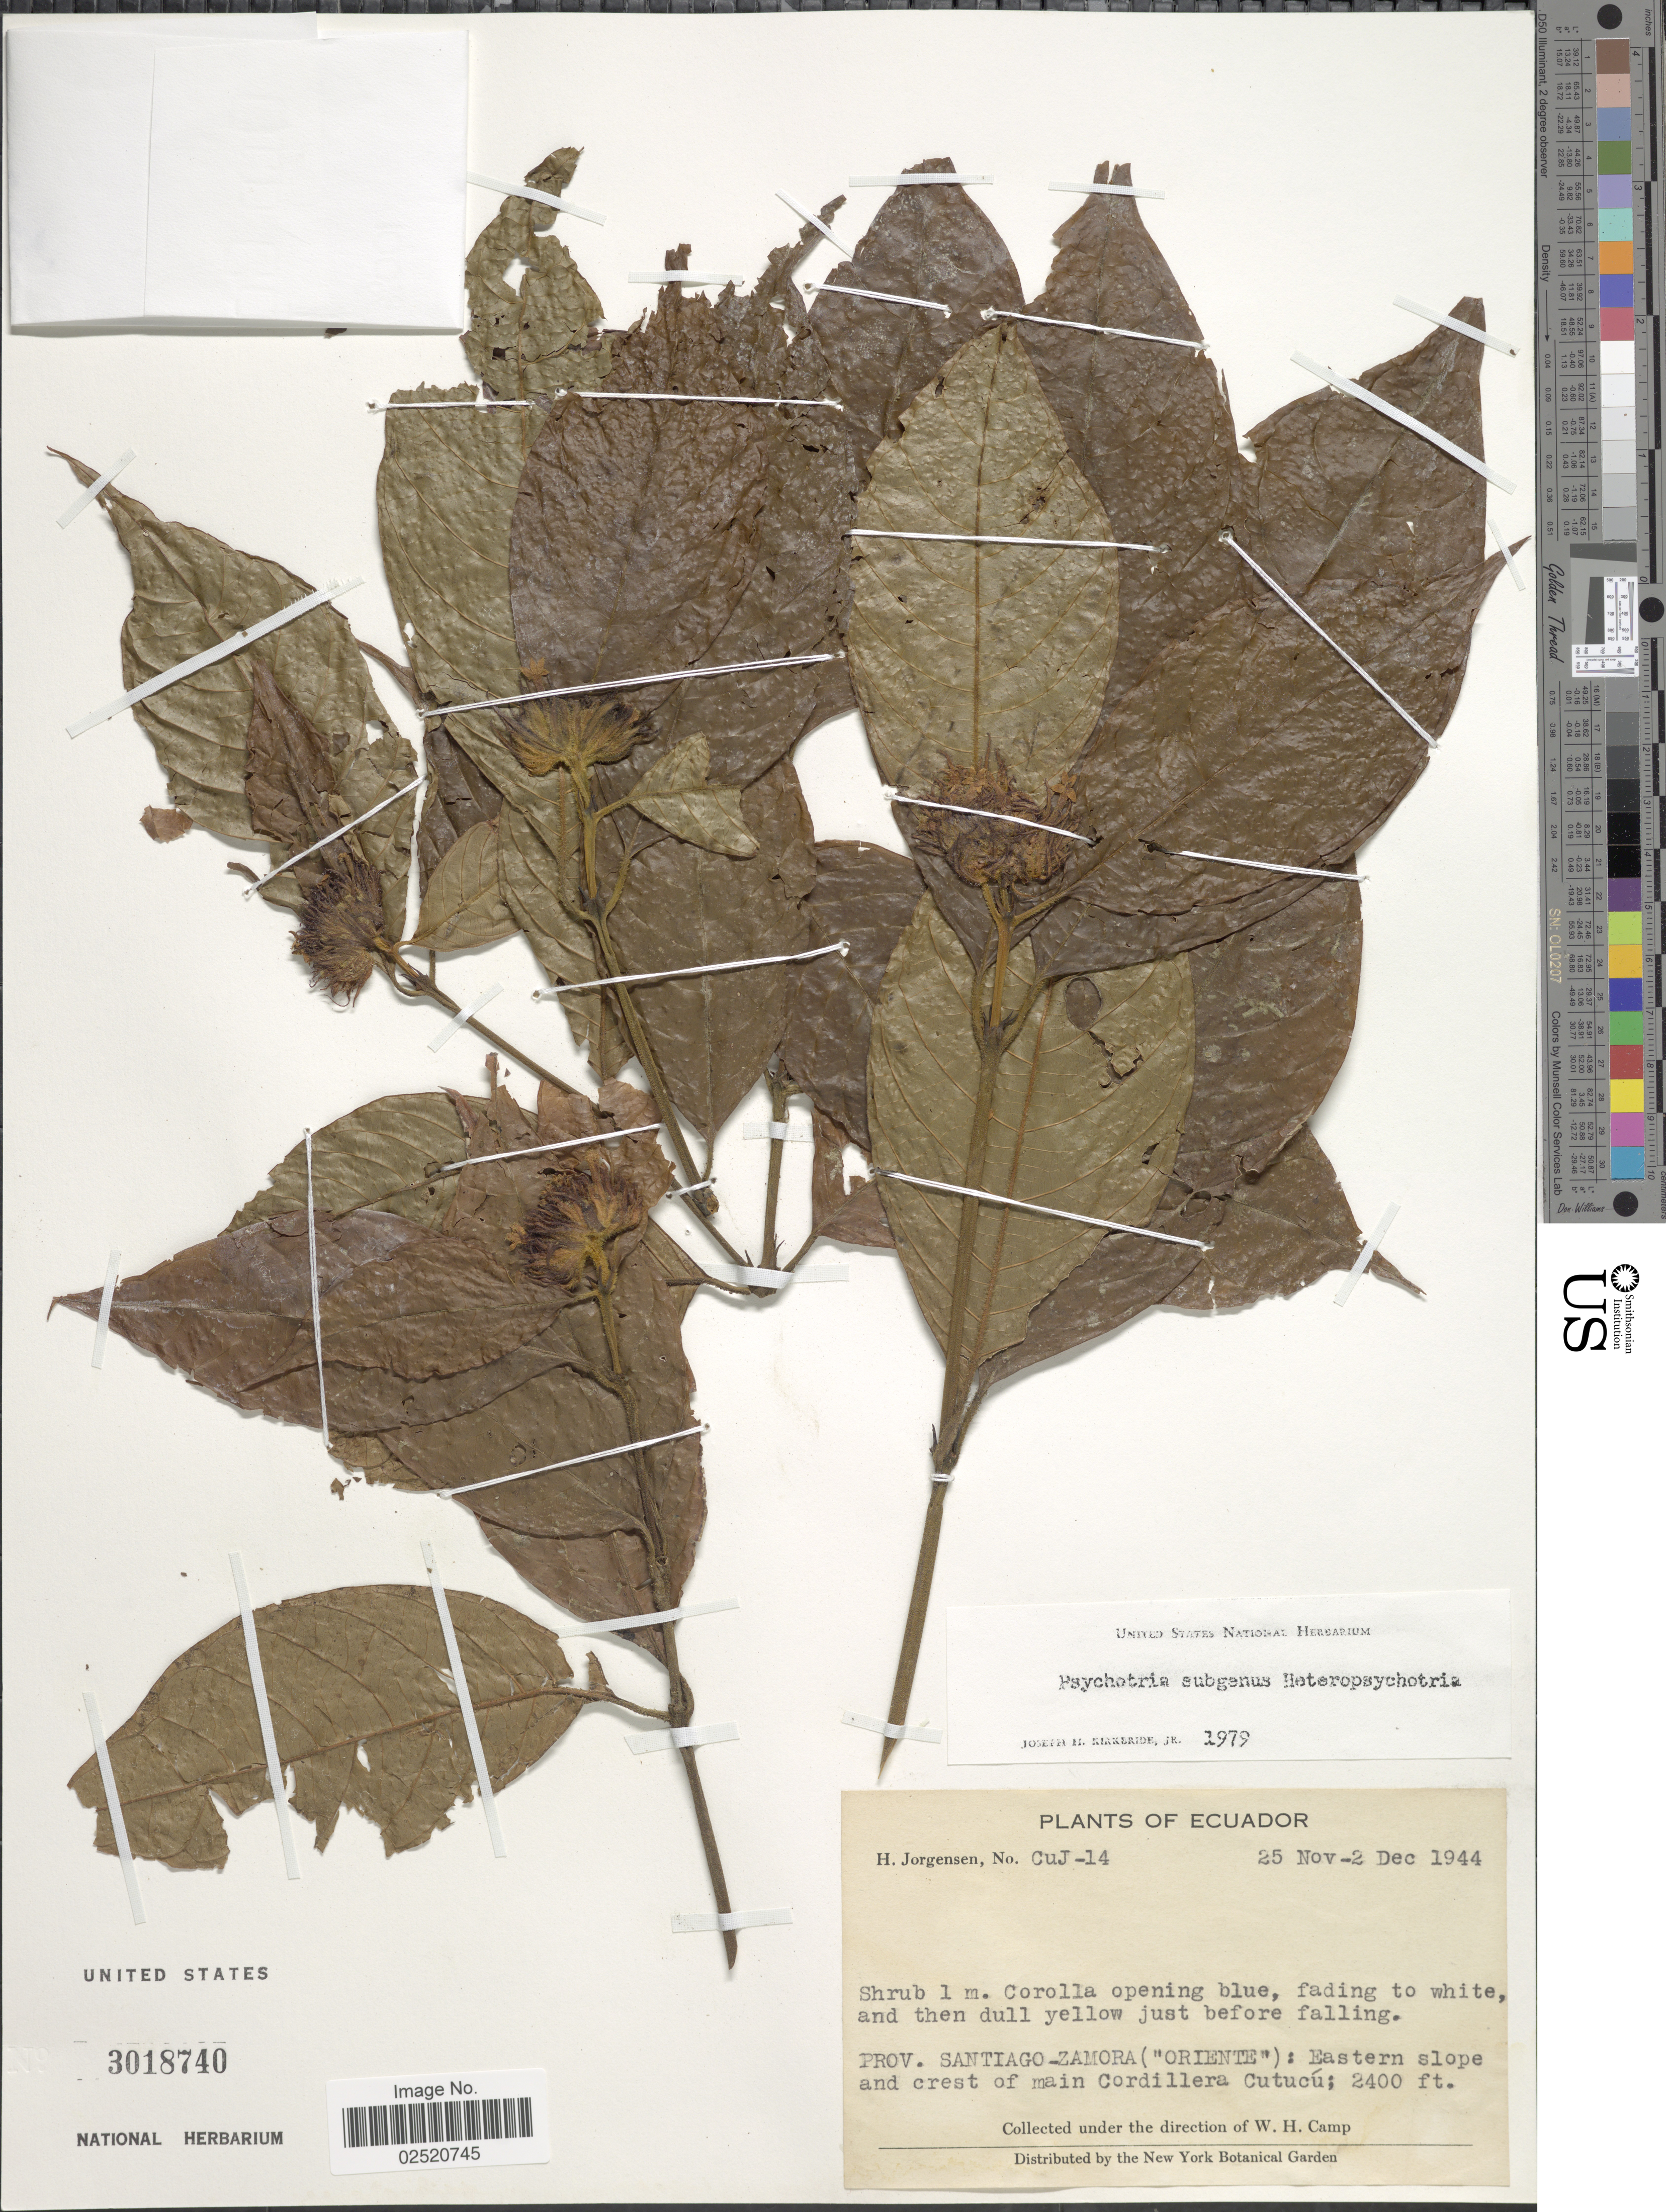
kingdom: Plantae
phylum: Tracheophyta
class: Magnoliopsida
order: Gentianales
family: Rubiaceae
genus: Psychotria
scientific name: Psychotria sp.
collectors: H. Jørgensen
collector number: CuJ -14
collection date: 1944-11-25/1944-12-02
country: Ecuador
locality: Prov. Santiago-Zamora ("Oriente"): Eastern slope and crest of main Cordillera Cutucú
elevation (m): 732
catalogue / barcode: US 3018740